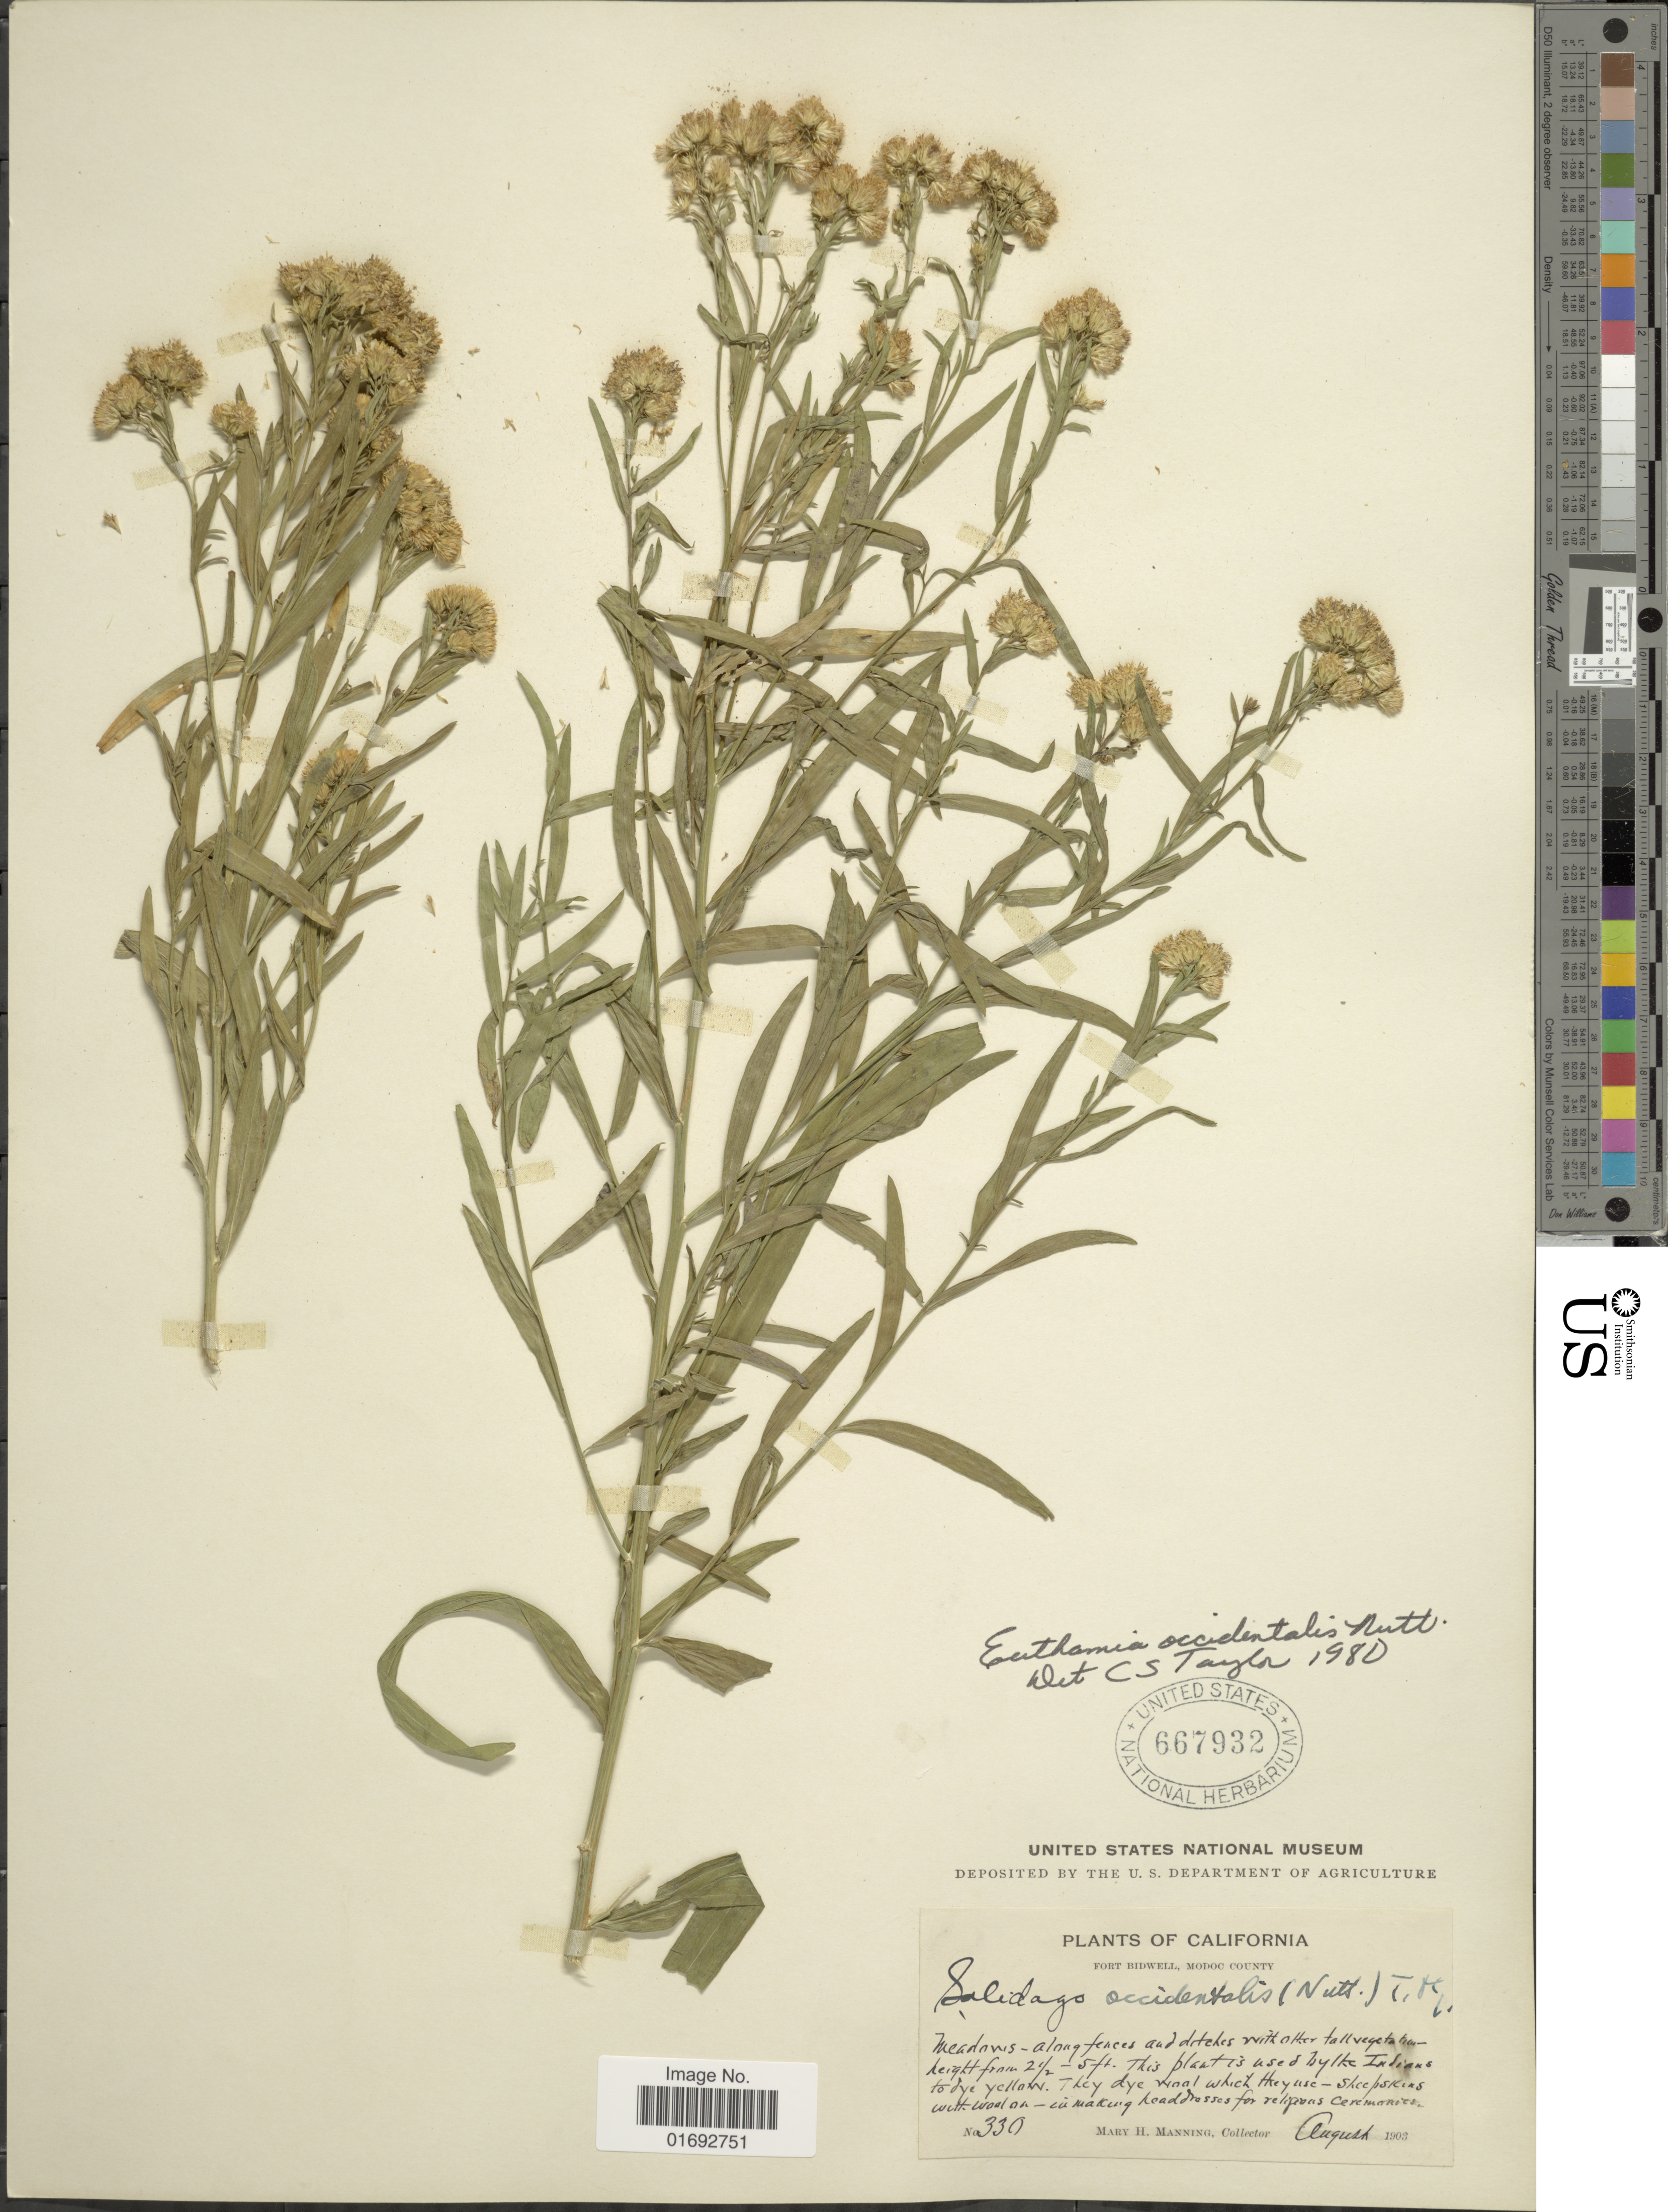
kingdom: Plantae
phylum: Tracheophyta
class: Magnoliopsida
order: Asterales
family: Asteraceae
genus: Euthamia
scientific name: Euthamia occidentalis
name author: Nutt.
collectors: M. Manning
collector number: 330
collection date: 1903-08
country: United States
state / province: California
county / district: Modoc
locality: Fort Bidwell, Modoc County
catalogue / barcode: US 667932